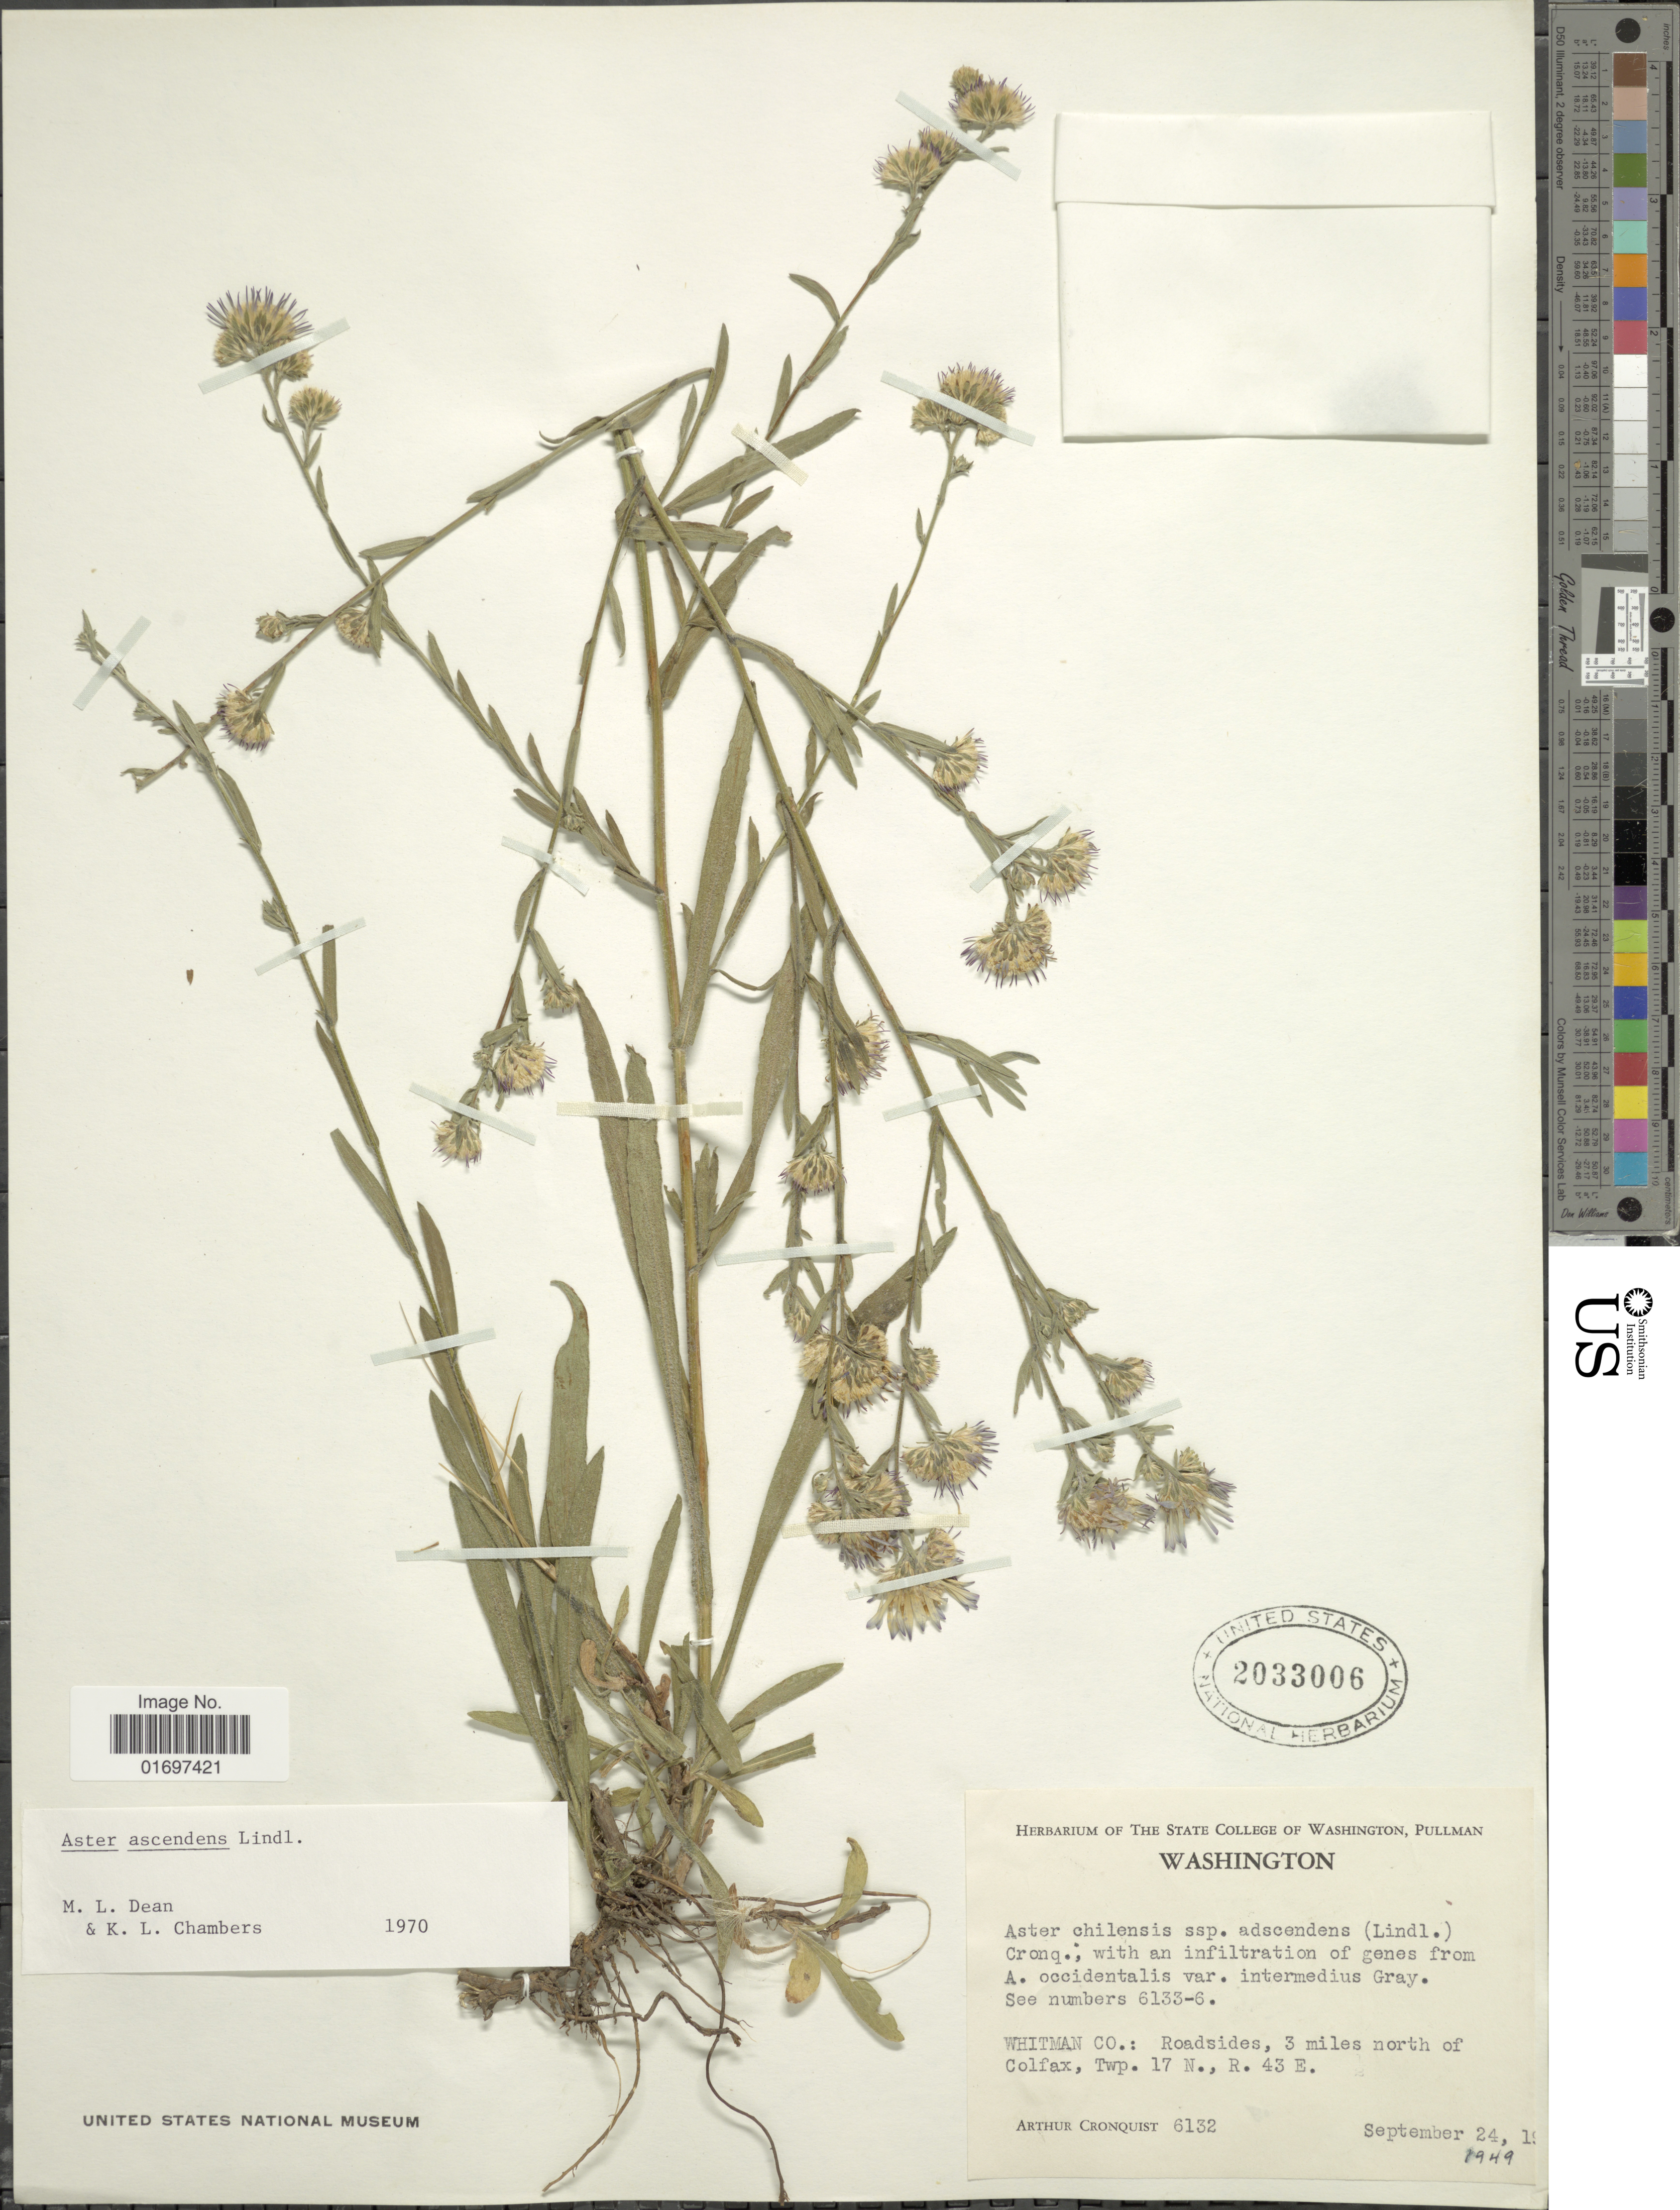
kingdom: Plantae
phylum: Tracheophyta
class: Magnoliopsida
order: Asterales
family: Asteraceae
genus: Symphyotrichum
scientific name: Symphyotrichum ascendens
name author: (Lindl.) G.L. Nesom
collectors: A. J. Cronquist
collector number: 6132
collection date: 1949-09-24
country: United States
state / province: Washington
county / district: Whitman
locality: Washignton. Whitman Co.: Roadsides, 3 miles north of Colfax, Twp. 17 N., R. 43 E.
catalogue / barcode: US 2033006